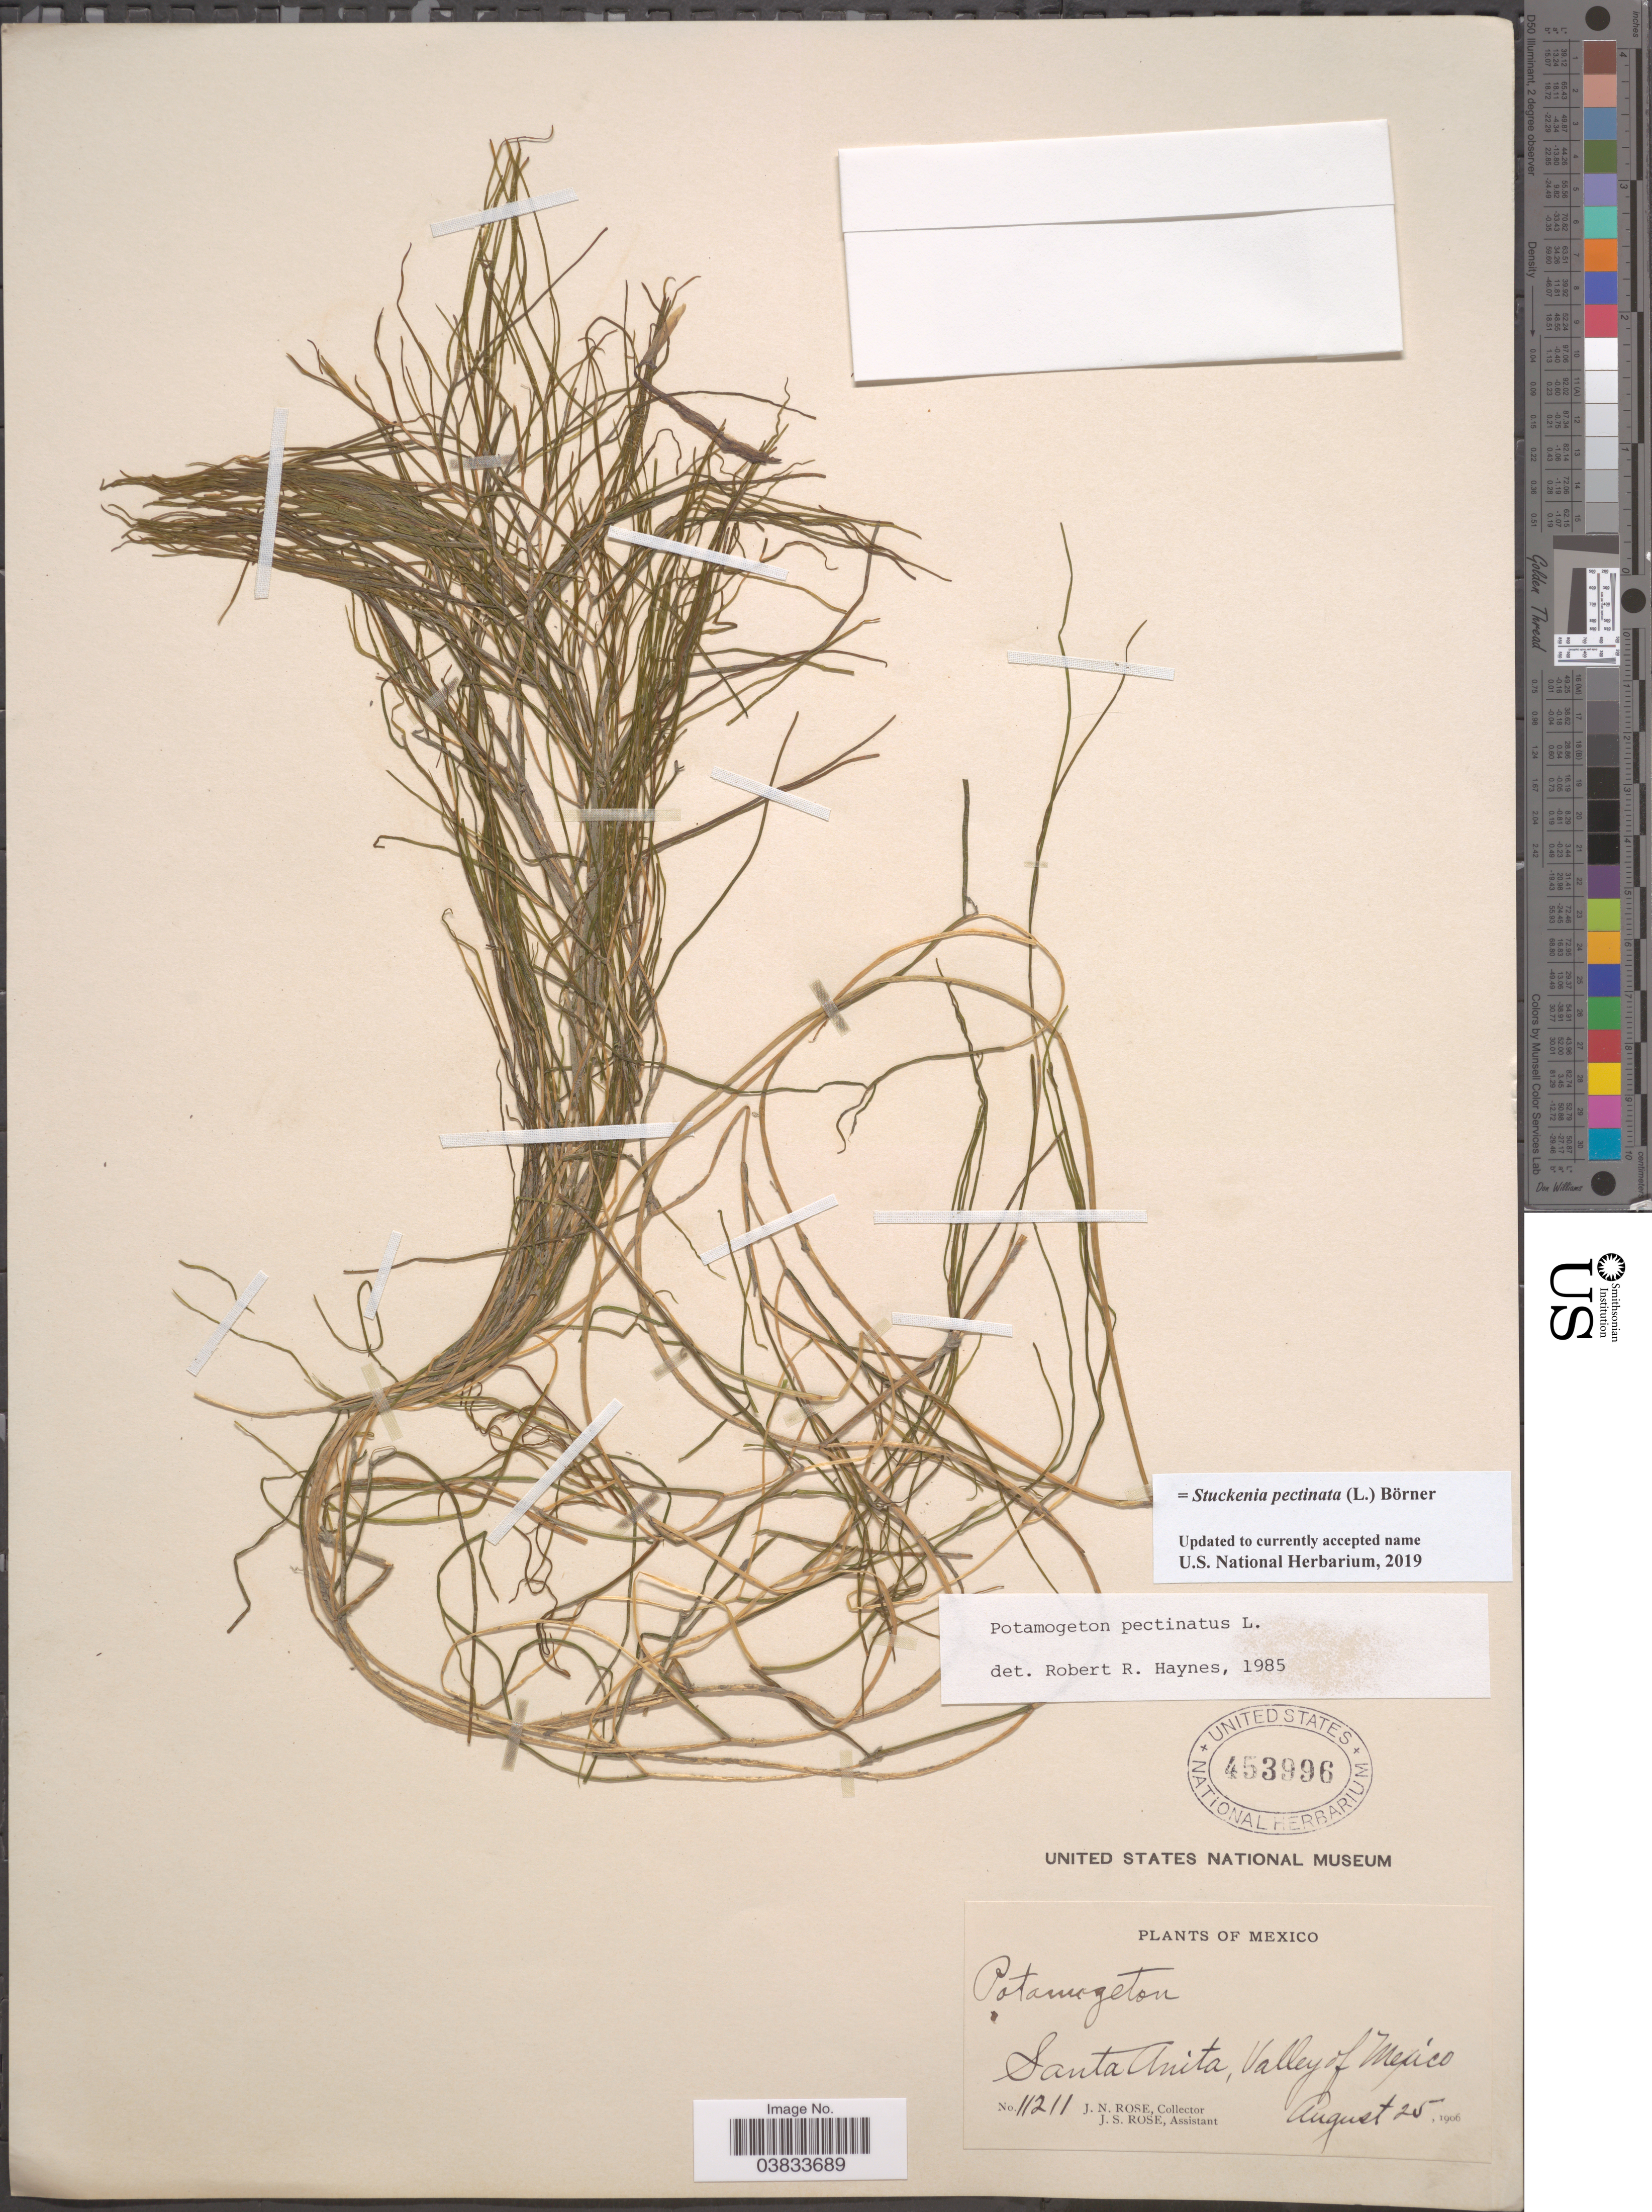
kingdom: Plantae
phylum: Tracheophyta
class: Liliopsida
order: Alismatales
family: Potamogetonaceae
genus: Stuckenia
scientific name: Stuckenia pectinata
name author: (L.) Börner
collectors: J. N. Rose & J. S. Rose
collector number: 11211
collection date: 1906-08-25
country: Mexico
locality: Santa Anita, Valley of Mexico.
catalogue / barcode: US 453996